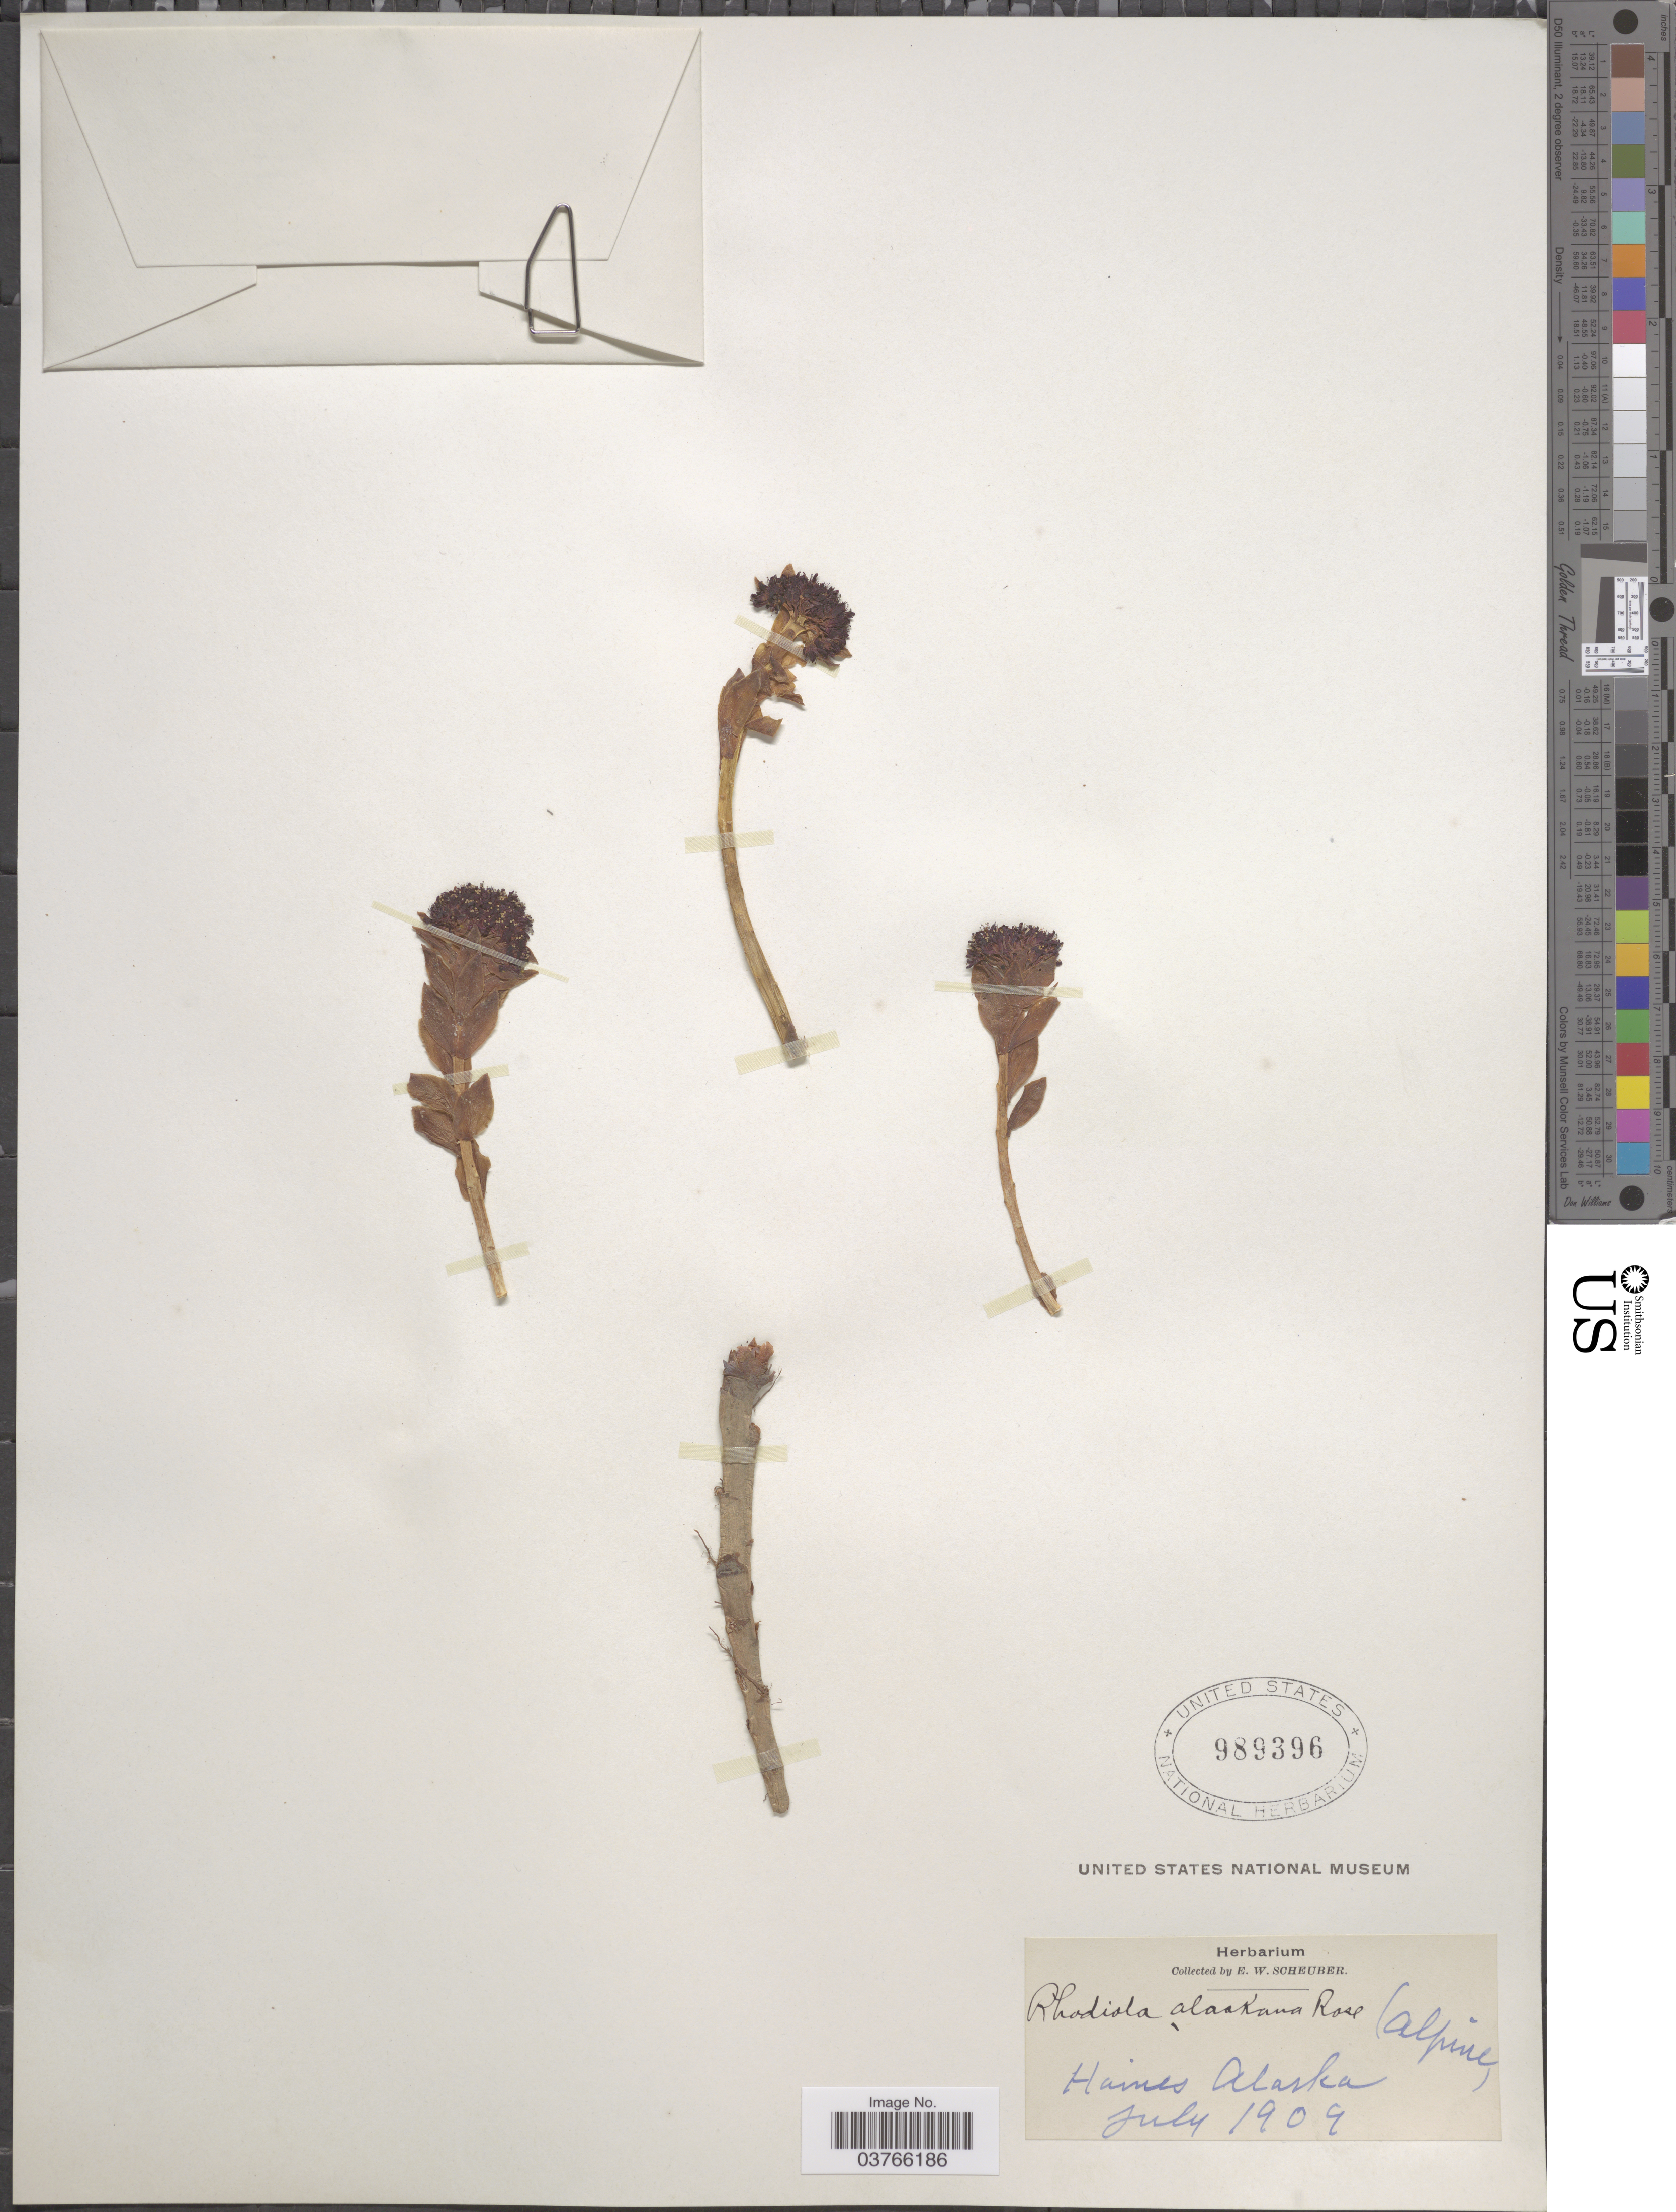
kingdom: Plantae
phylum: Tracheophyta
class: Magnoliopsida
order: Saxifragales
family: Crassulaceae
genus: Rhodiola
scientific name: Rhodiola integrifolia subsp. integrifolia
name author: Raf.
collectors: E. Scheuber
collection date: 1909-07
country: United States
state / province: Alaska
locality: Haines.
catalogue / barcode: US 989396